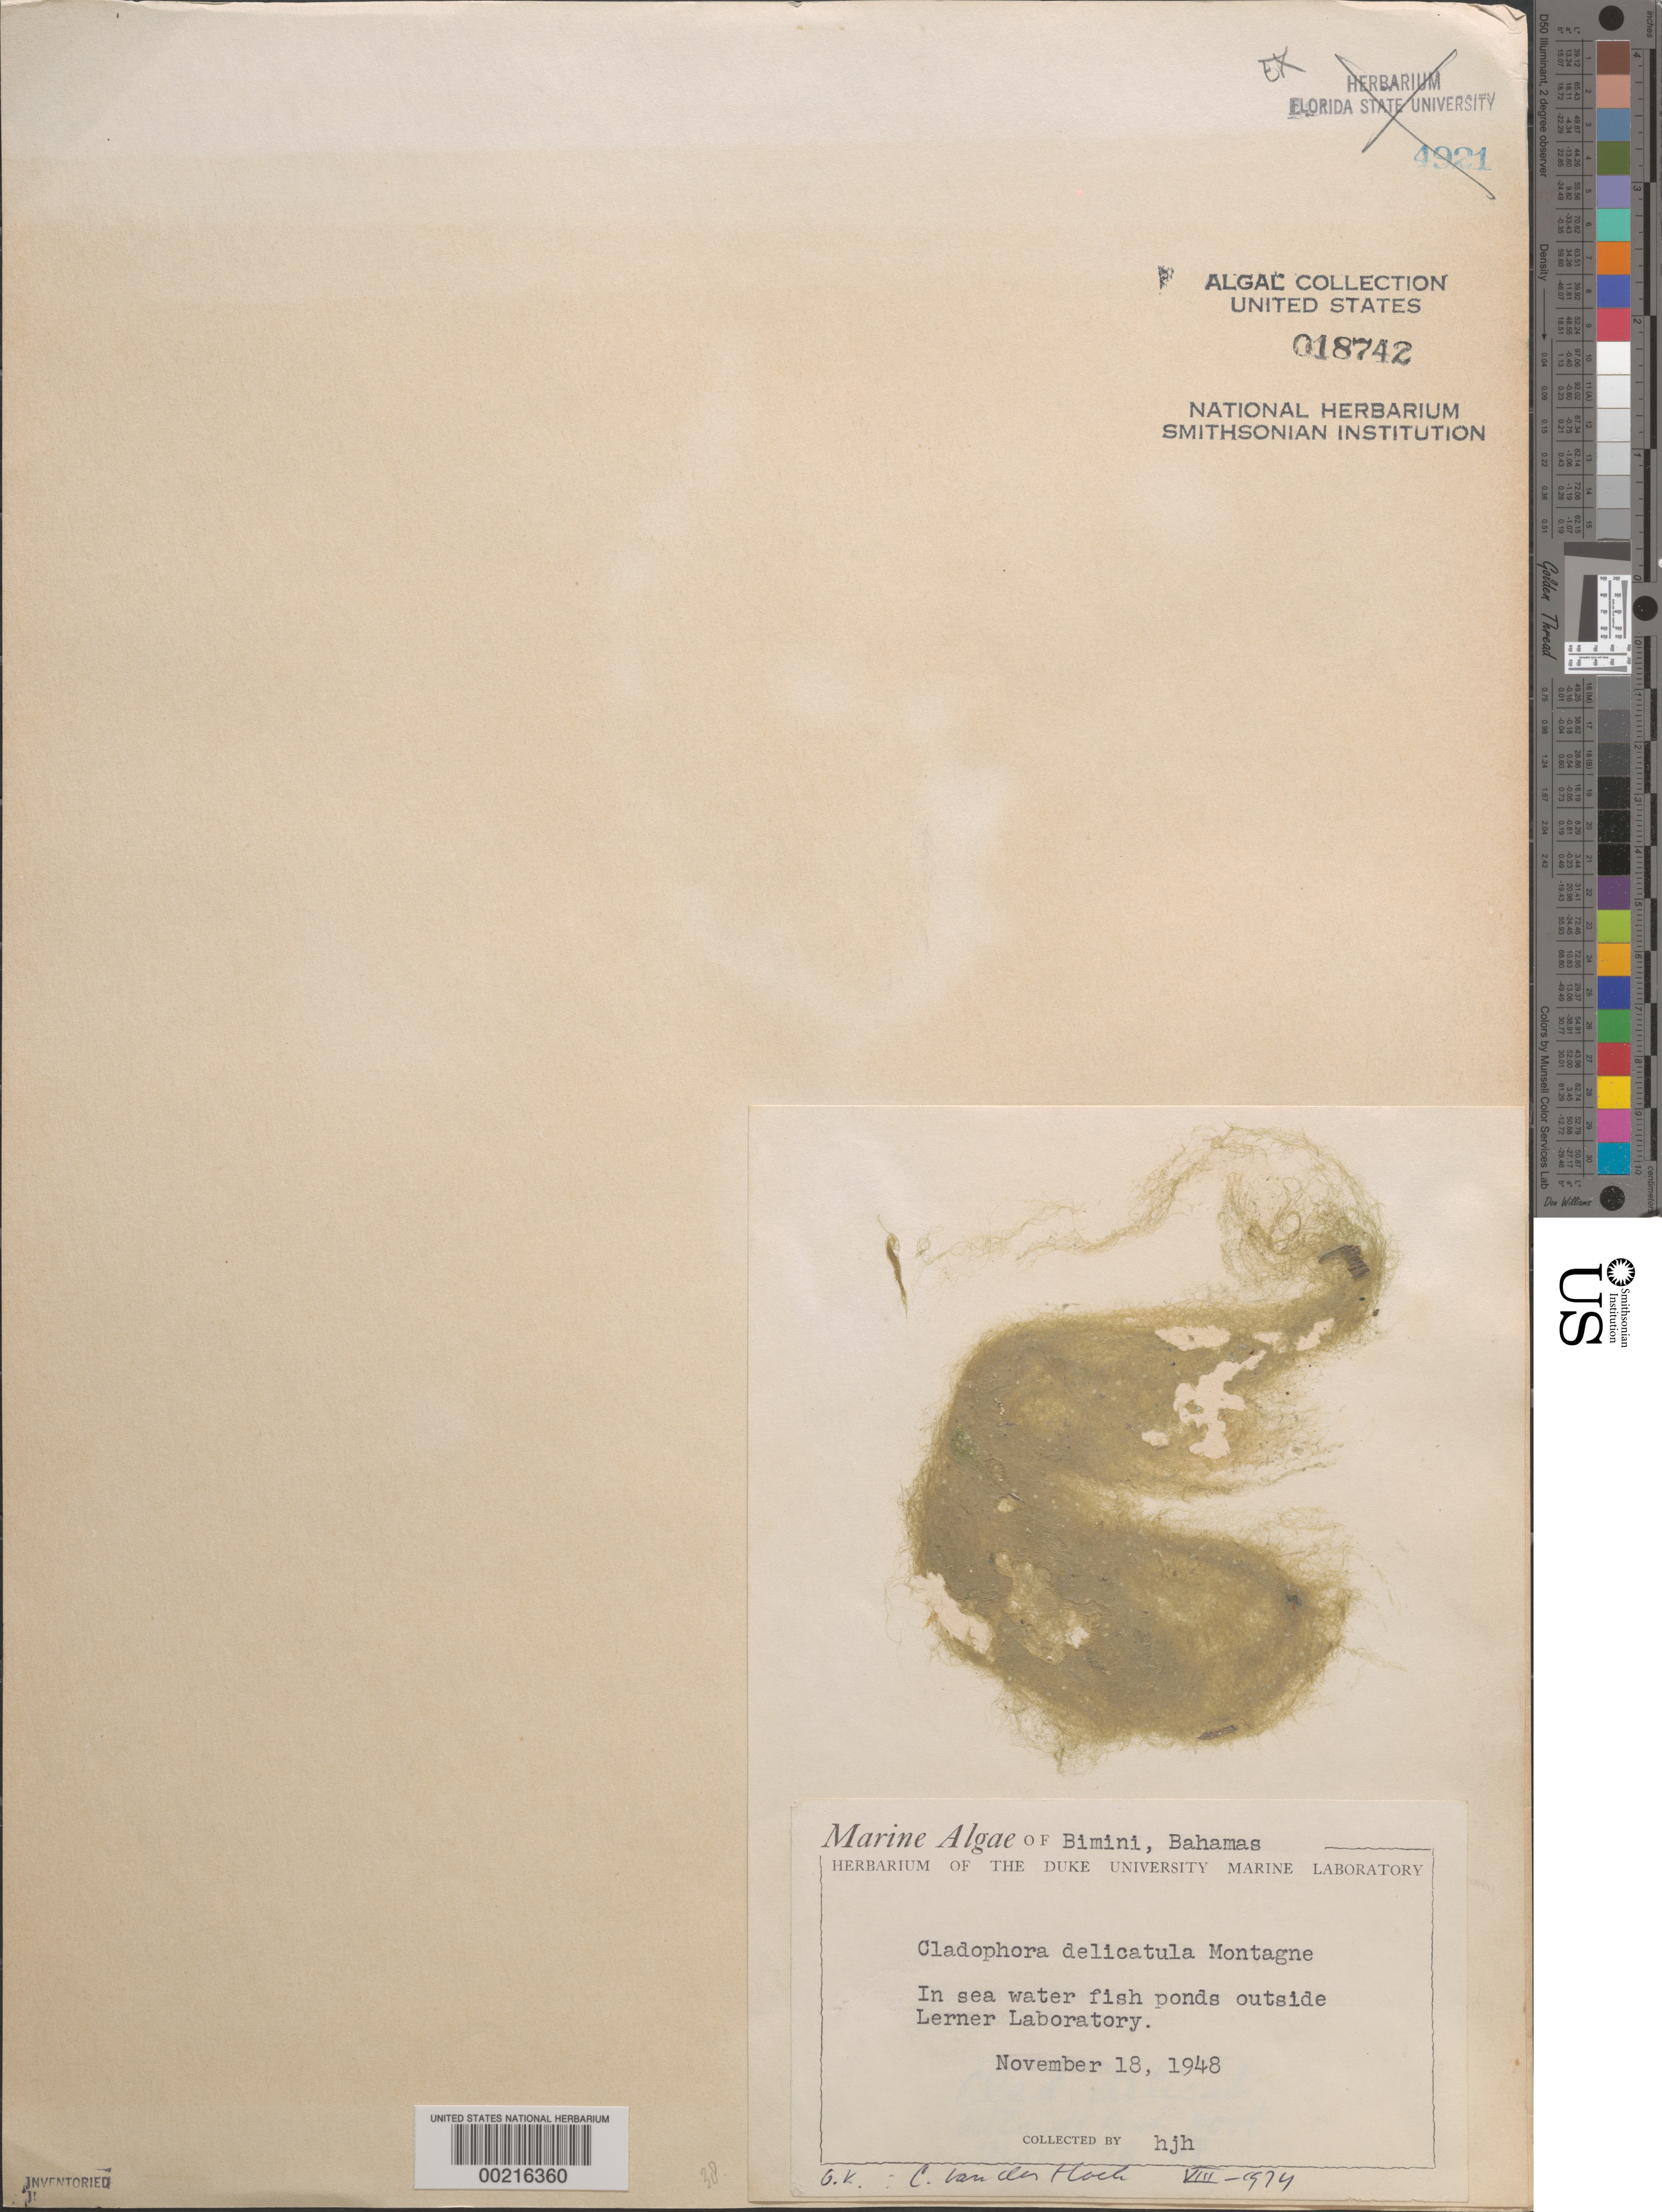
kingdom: Plantae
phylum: Chlorophyta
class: Ulvophyceae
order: Cladophorales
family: Anadyomenaceae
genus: Willeella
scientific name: Willeella brachyclados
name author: (Montagne) M.J. Wynne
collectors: H. J. Humm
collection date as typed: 18 Nov 1948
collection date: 1948-11-18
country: Bahamas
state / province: Biminis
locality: Near lerner laboratory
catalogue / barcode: US 18742